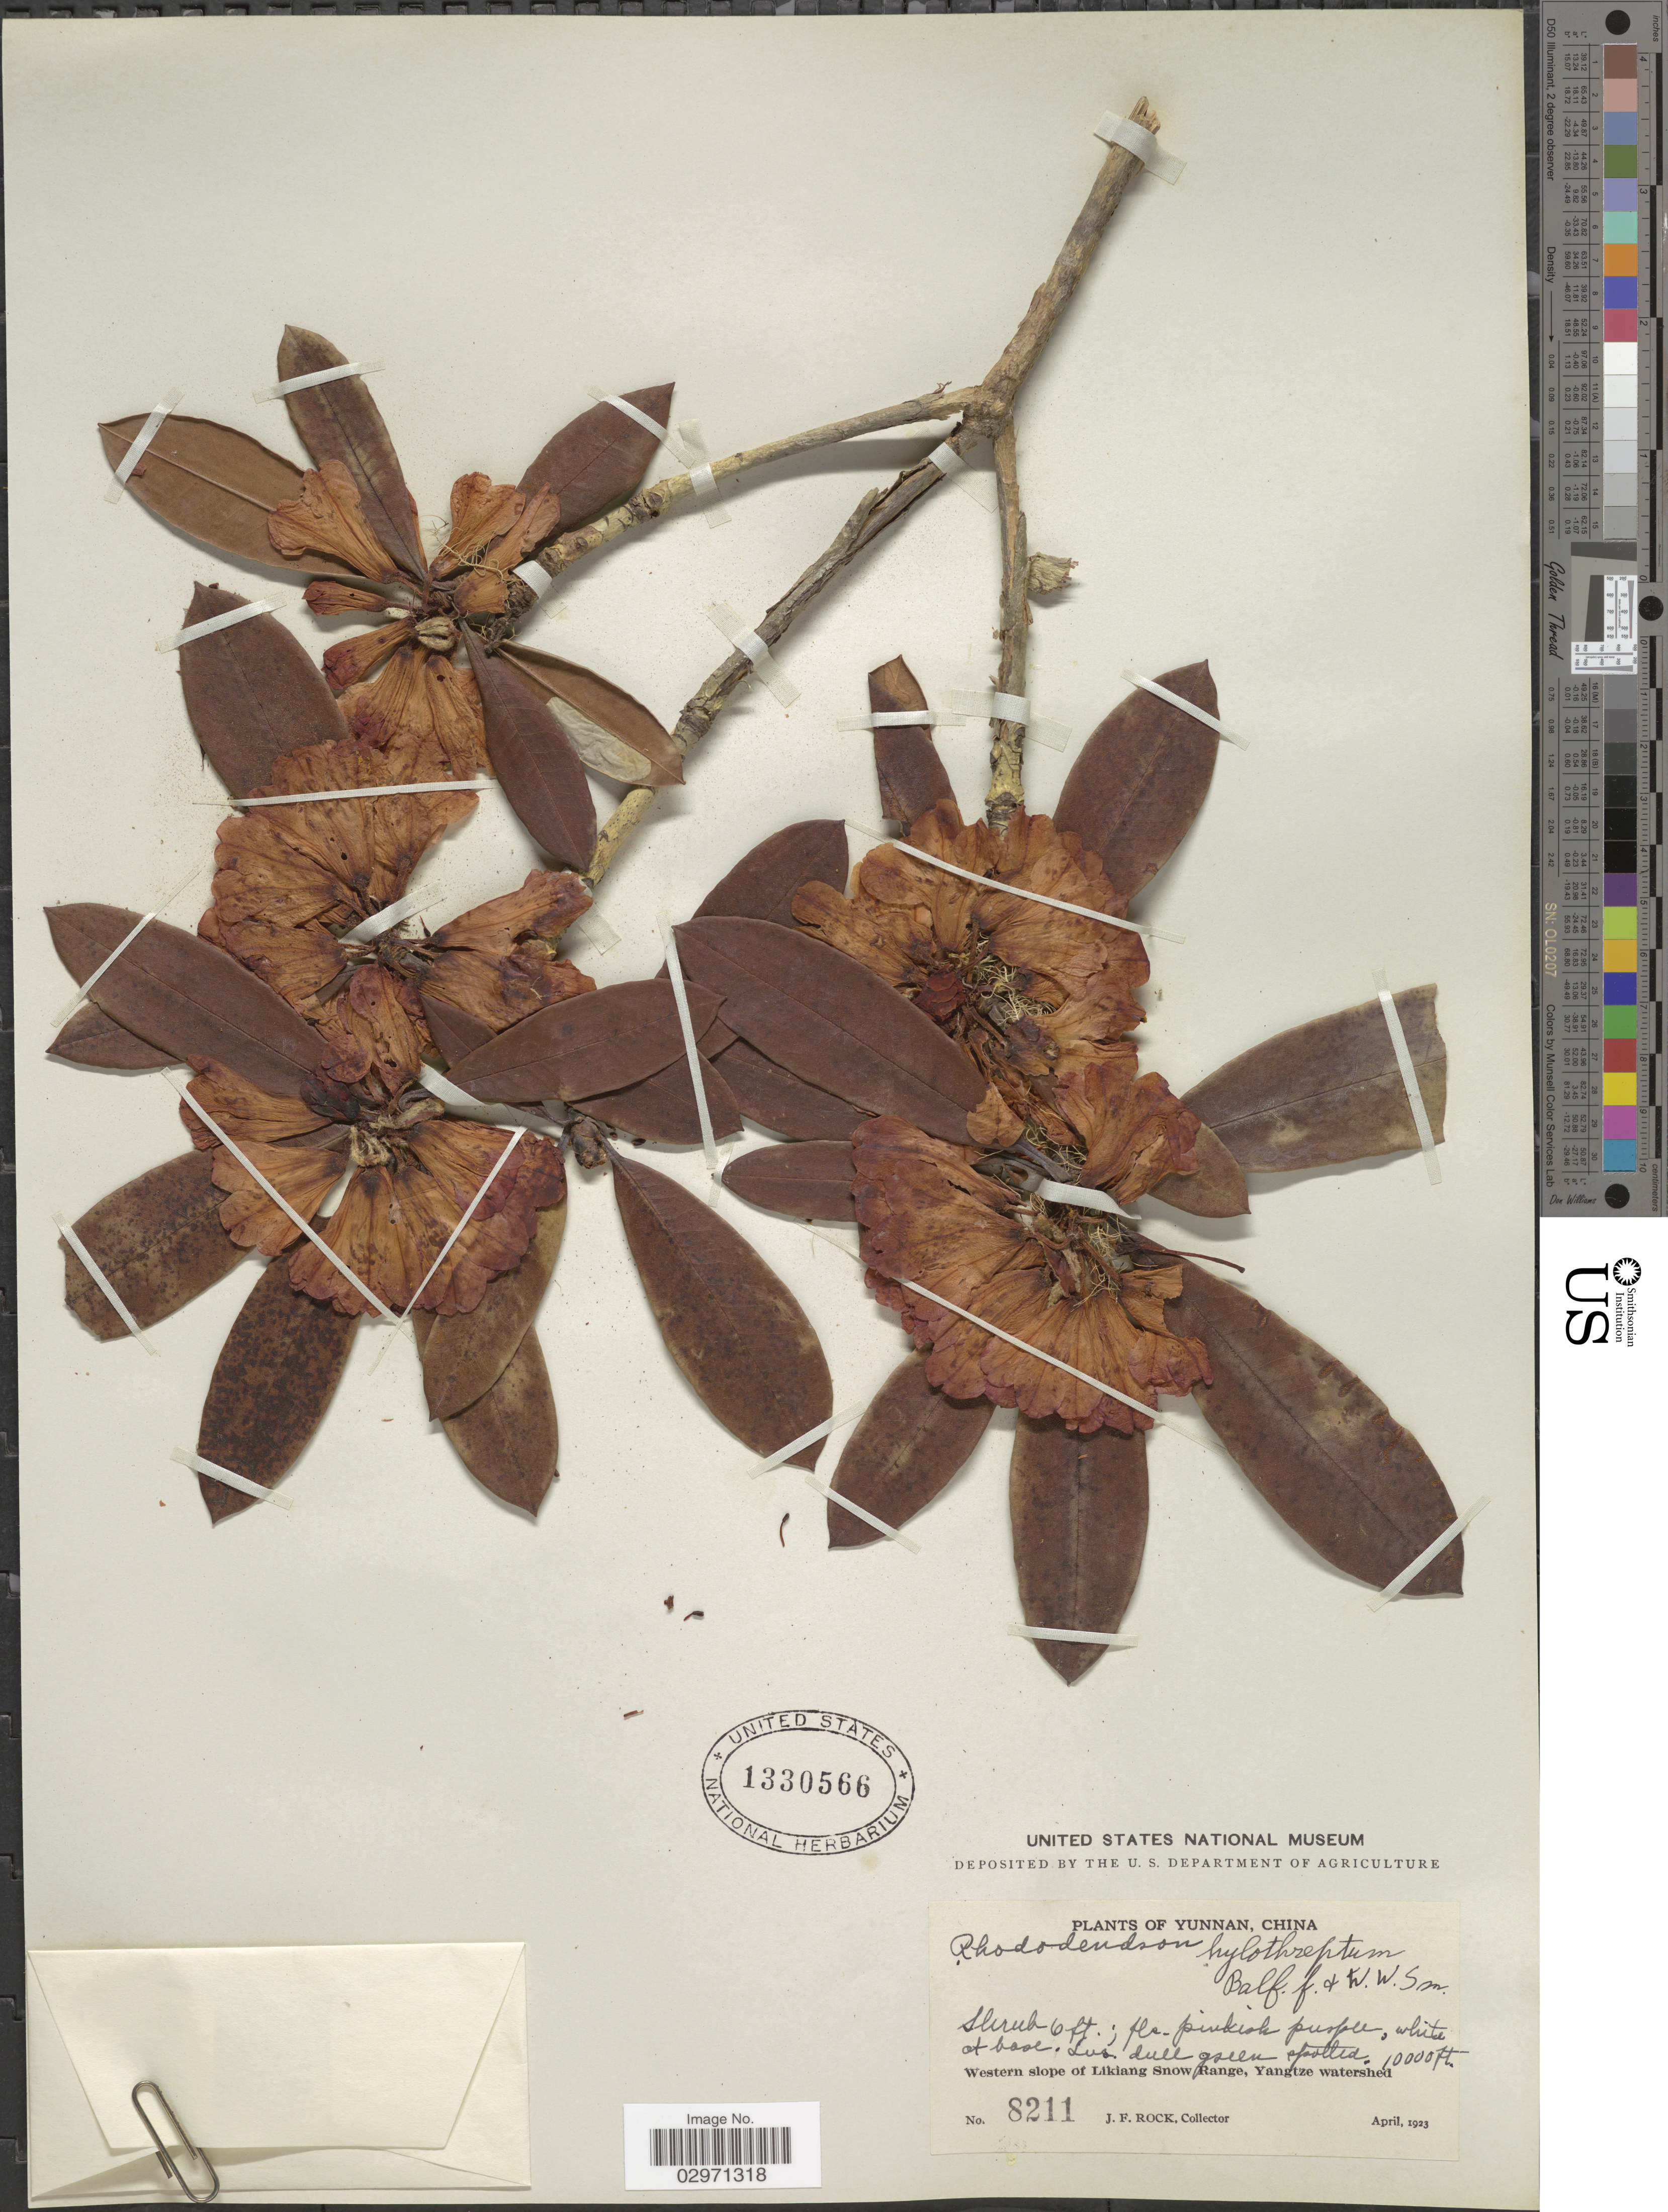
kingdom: Plantae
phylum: Tracheophyta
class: Magnoliopsida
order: Ericales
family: Ericaceae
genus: Rhododendron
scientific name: Rhododendron hylothreptum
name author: Balf. f. & W.W. Sm.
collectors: J. Rock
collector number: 8211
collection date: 1923-04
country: China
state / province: Yunnan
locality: Western slope of Likiang Snow Range, Yangtze watershed.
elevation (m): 3048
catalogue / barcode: US 1330566